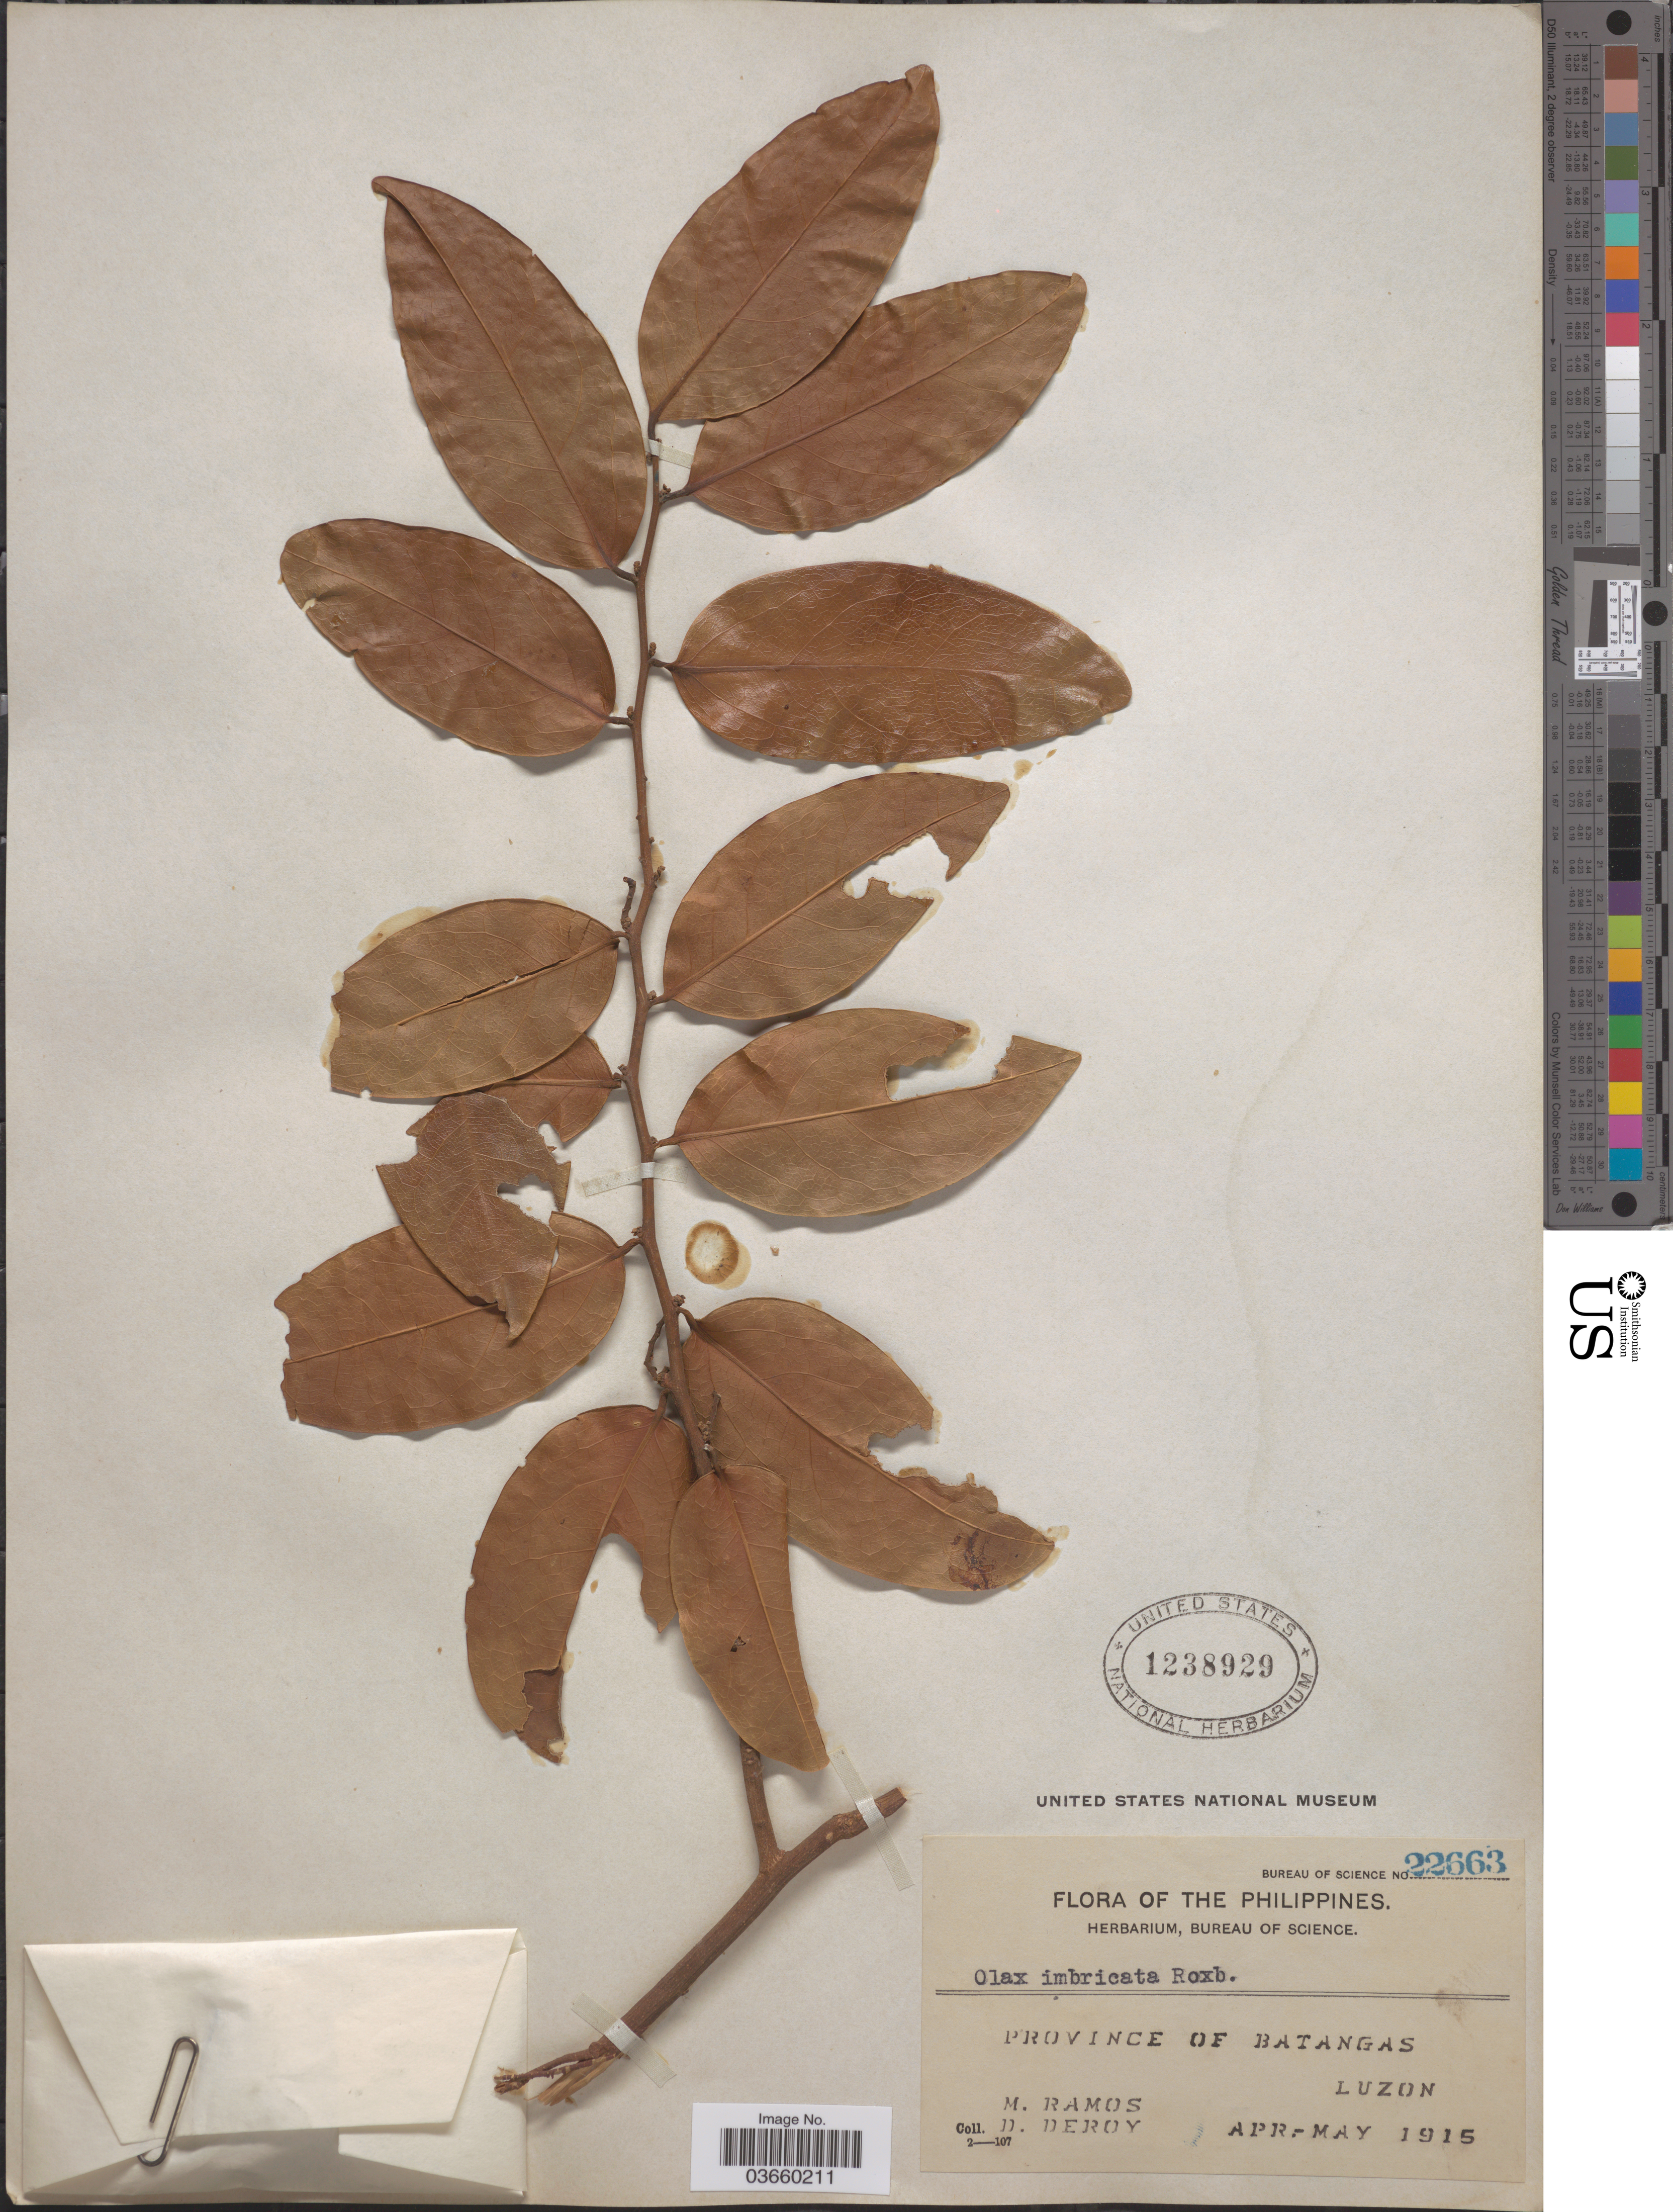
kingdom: Plantae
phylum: Tracheophyta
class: Magnoliopsida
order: Santalales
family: Olacaceae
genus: Olax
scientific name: Olax imbricata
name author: Roxb.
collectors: M. Ramos & D. Deroy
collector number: Bureau of Science 22663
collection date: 1915-04/1915-05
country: Philippines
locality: Province of Batangas, Luzon.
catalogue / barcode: US 1238929